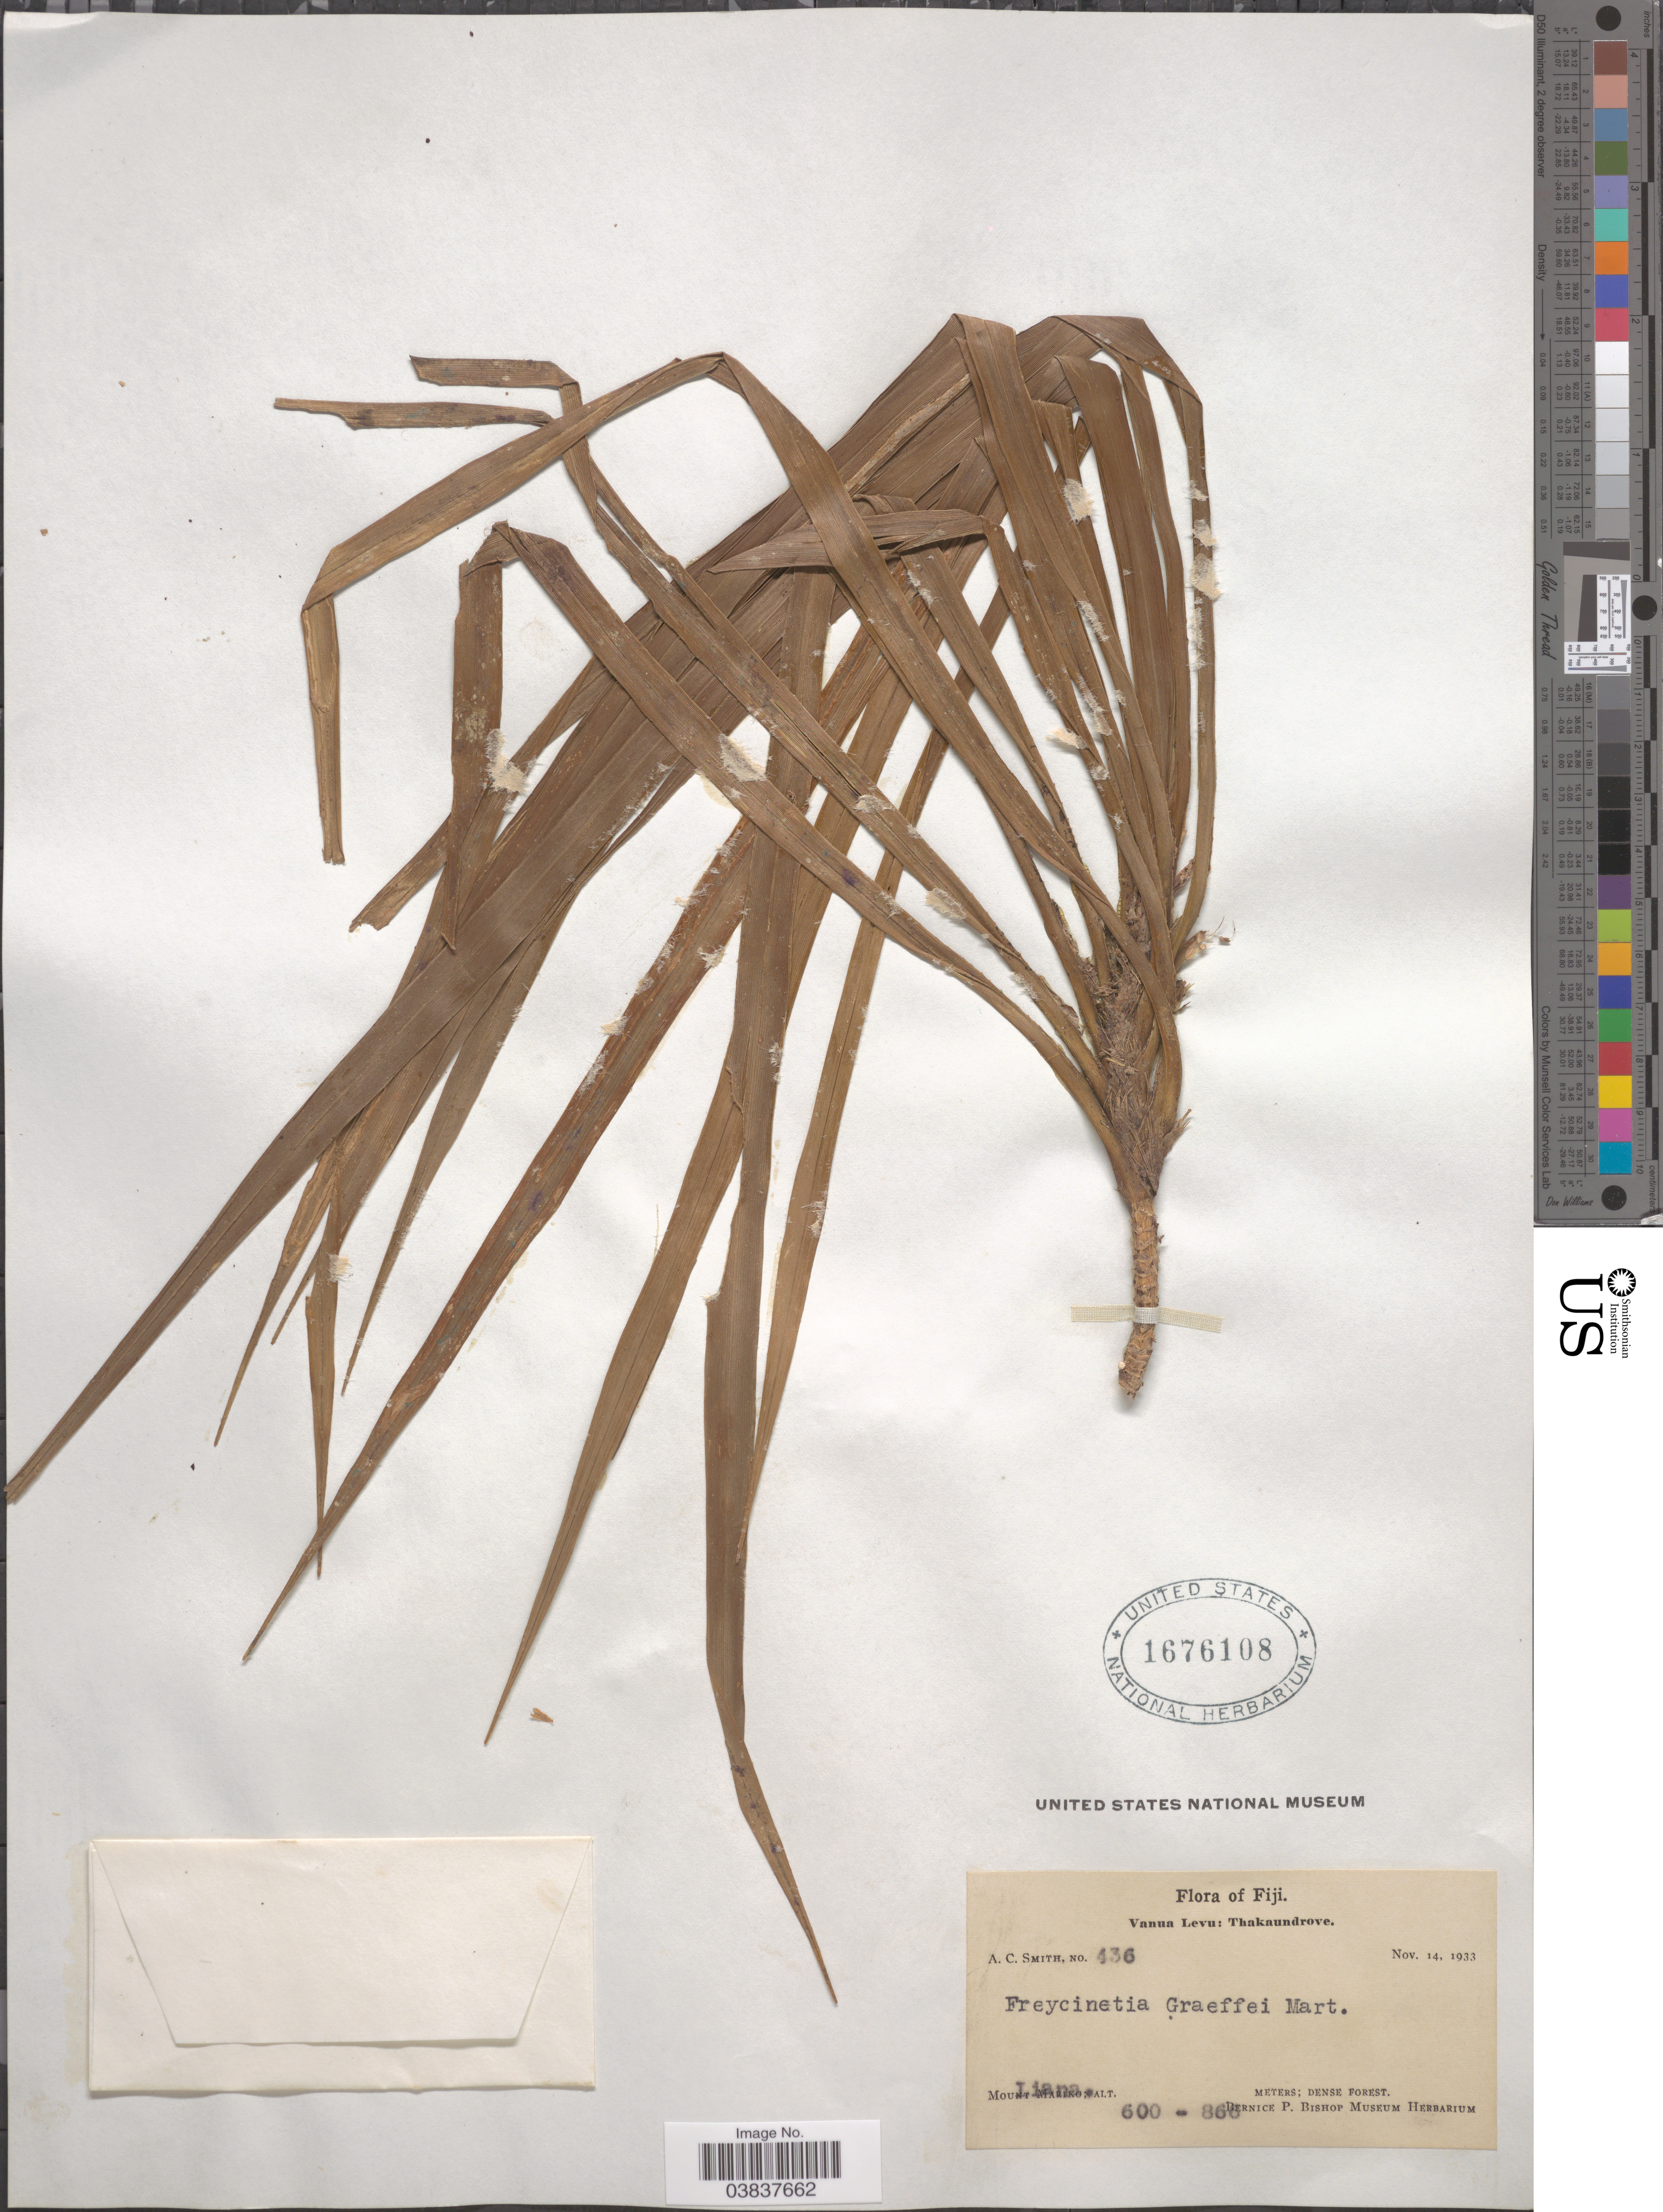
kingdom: Plantae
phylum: Tracheophyta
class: Liliopsida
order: Pandanales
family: Pandanaceae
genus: Freycinetia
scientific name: Freycinetia graeffiei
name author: Martelli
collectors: A. C. Smith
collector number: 436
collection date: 1933-11-14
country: Fiji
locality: Vanua Levu: Thakaundrove. Mount Mareko.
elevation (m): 600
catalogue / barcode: US 1676108